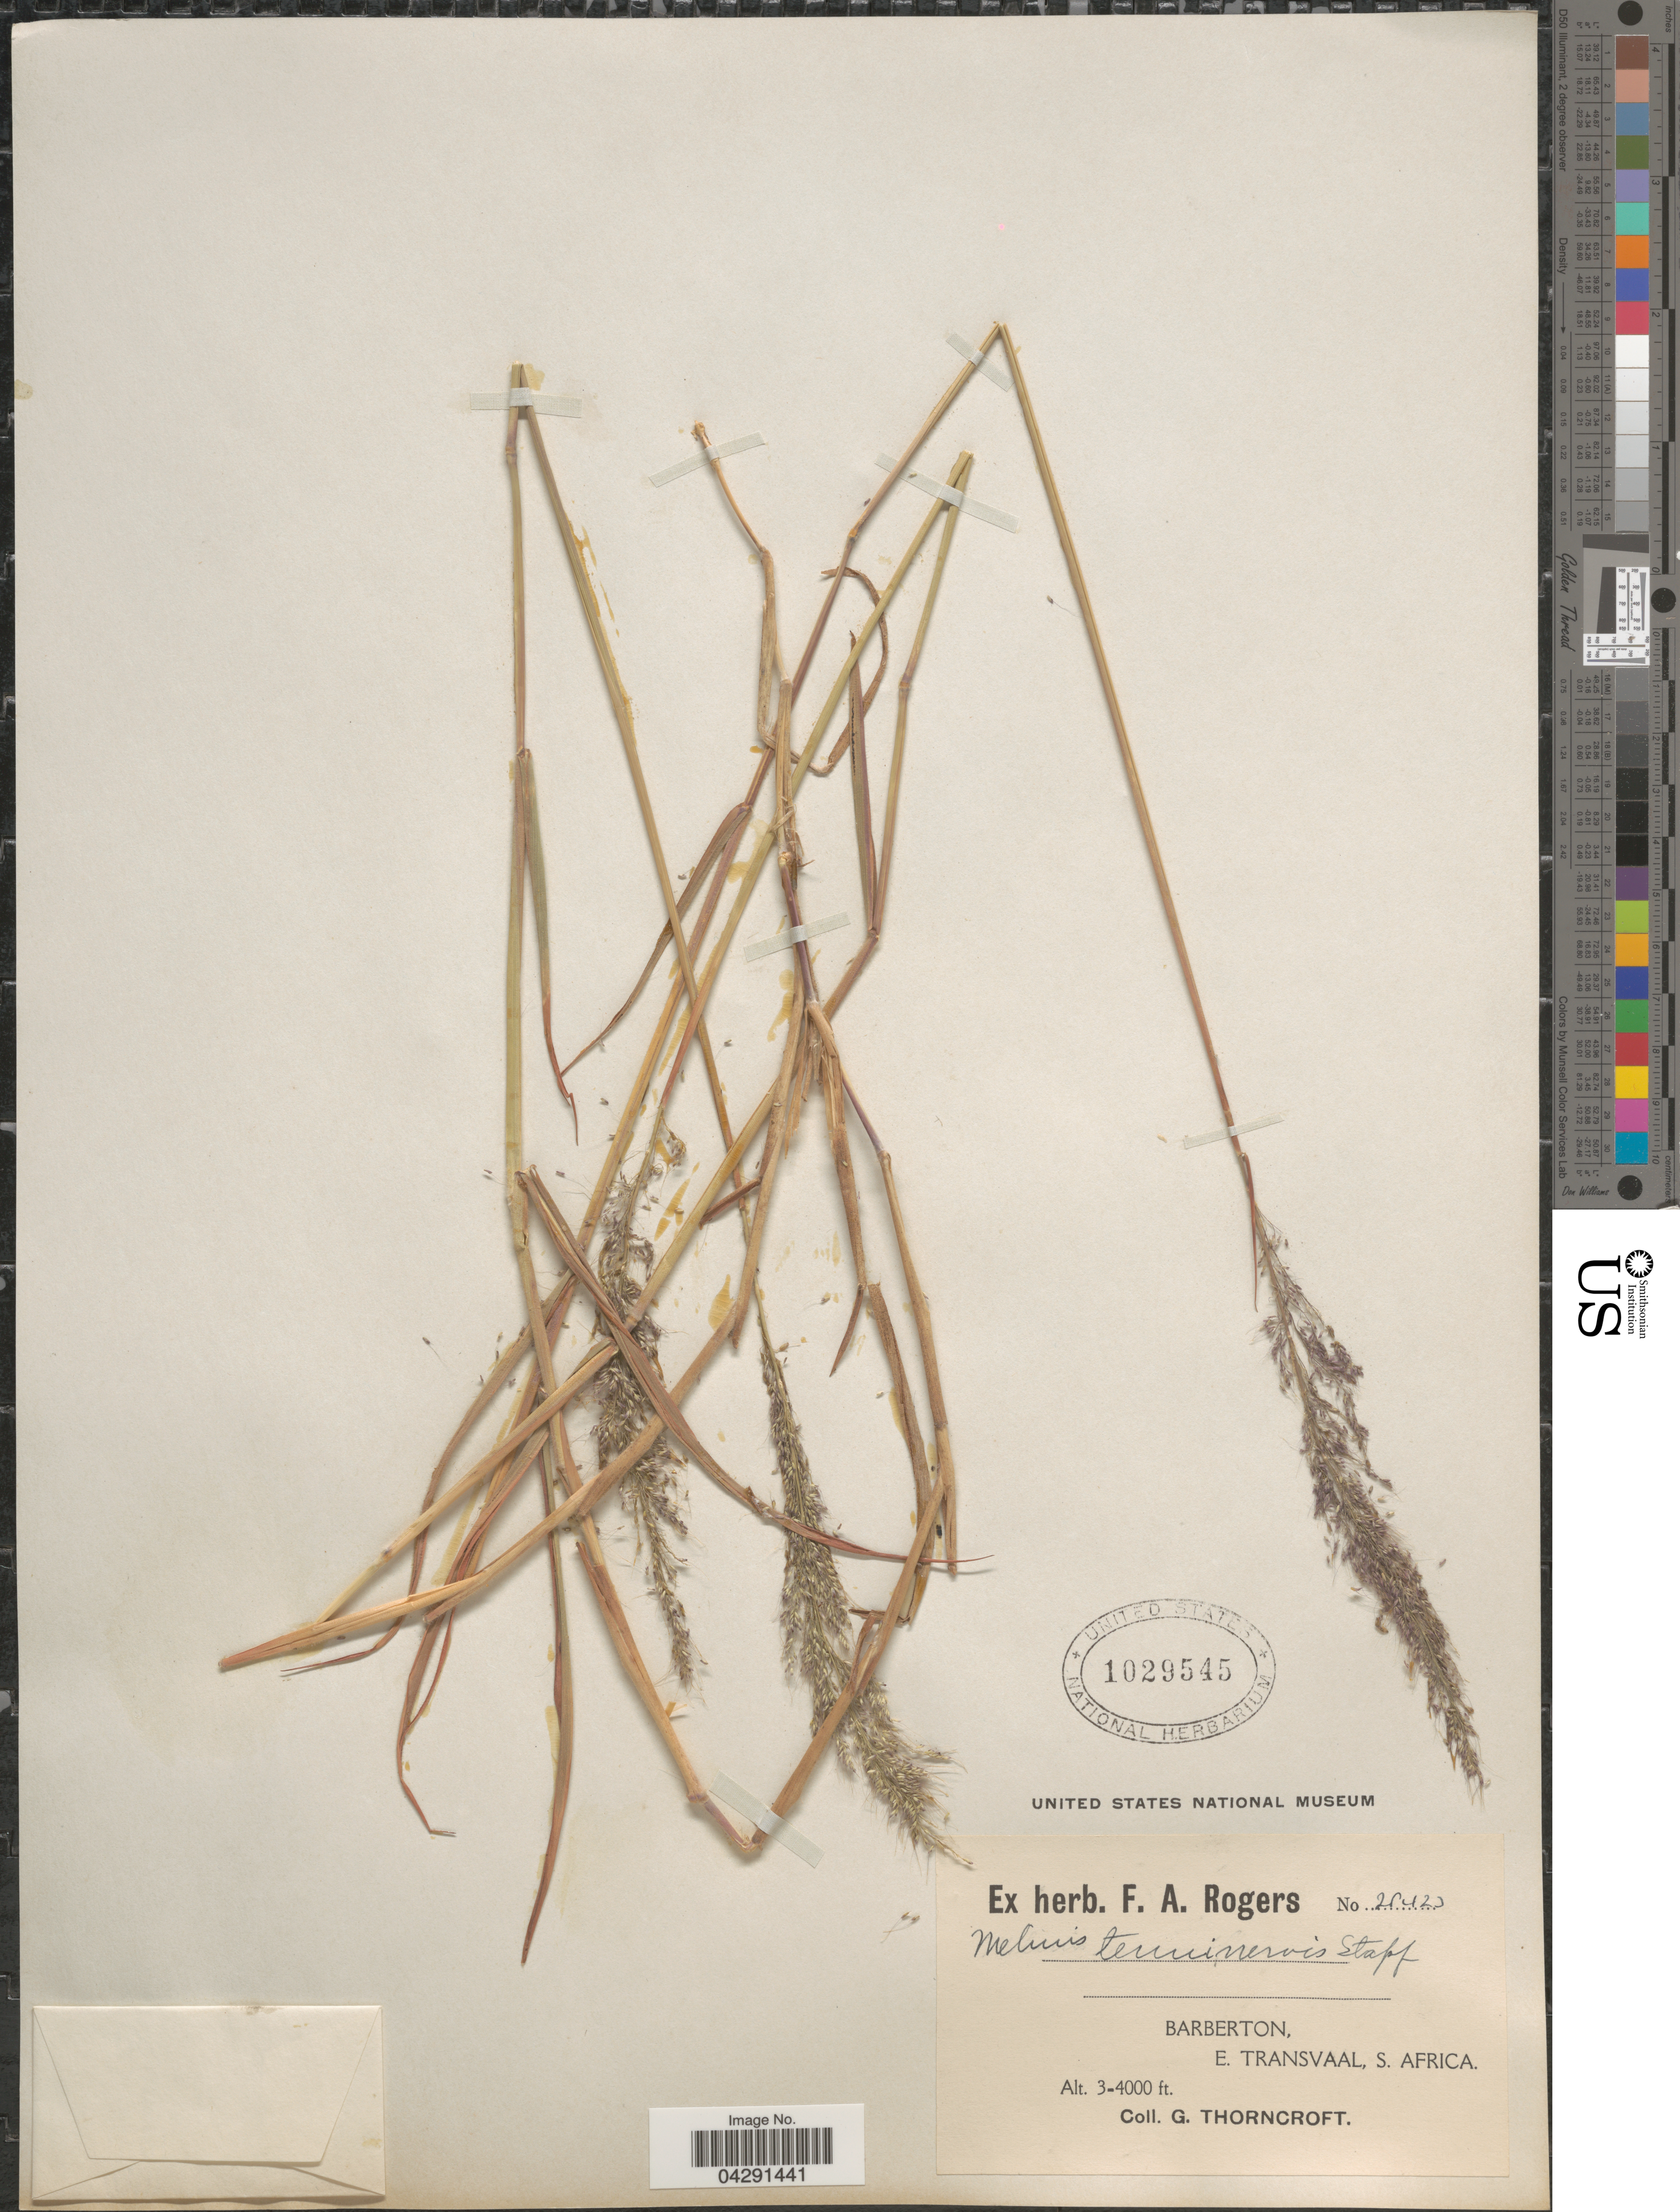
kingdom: Plantae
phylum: Tracheophyta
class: Liliopsida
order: Poales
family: Poaceae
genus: Melinis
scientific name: Melinis minutiflora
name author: P. Beauv.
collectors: G. Thorncroft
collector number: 25423*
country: South Africa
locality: Barberton, E. Transvaal.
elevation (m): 914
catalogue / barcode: US 1029545